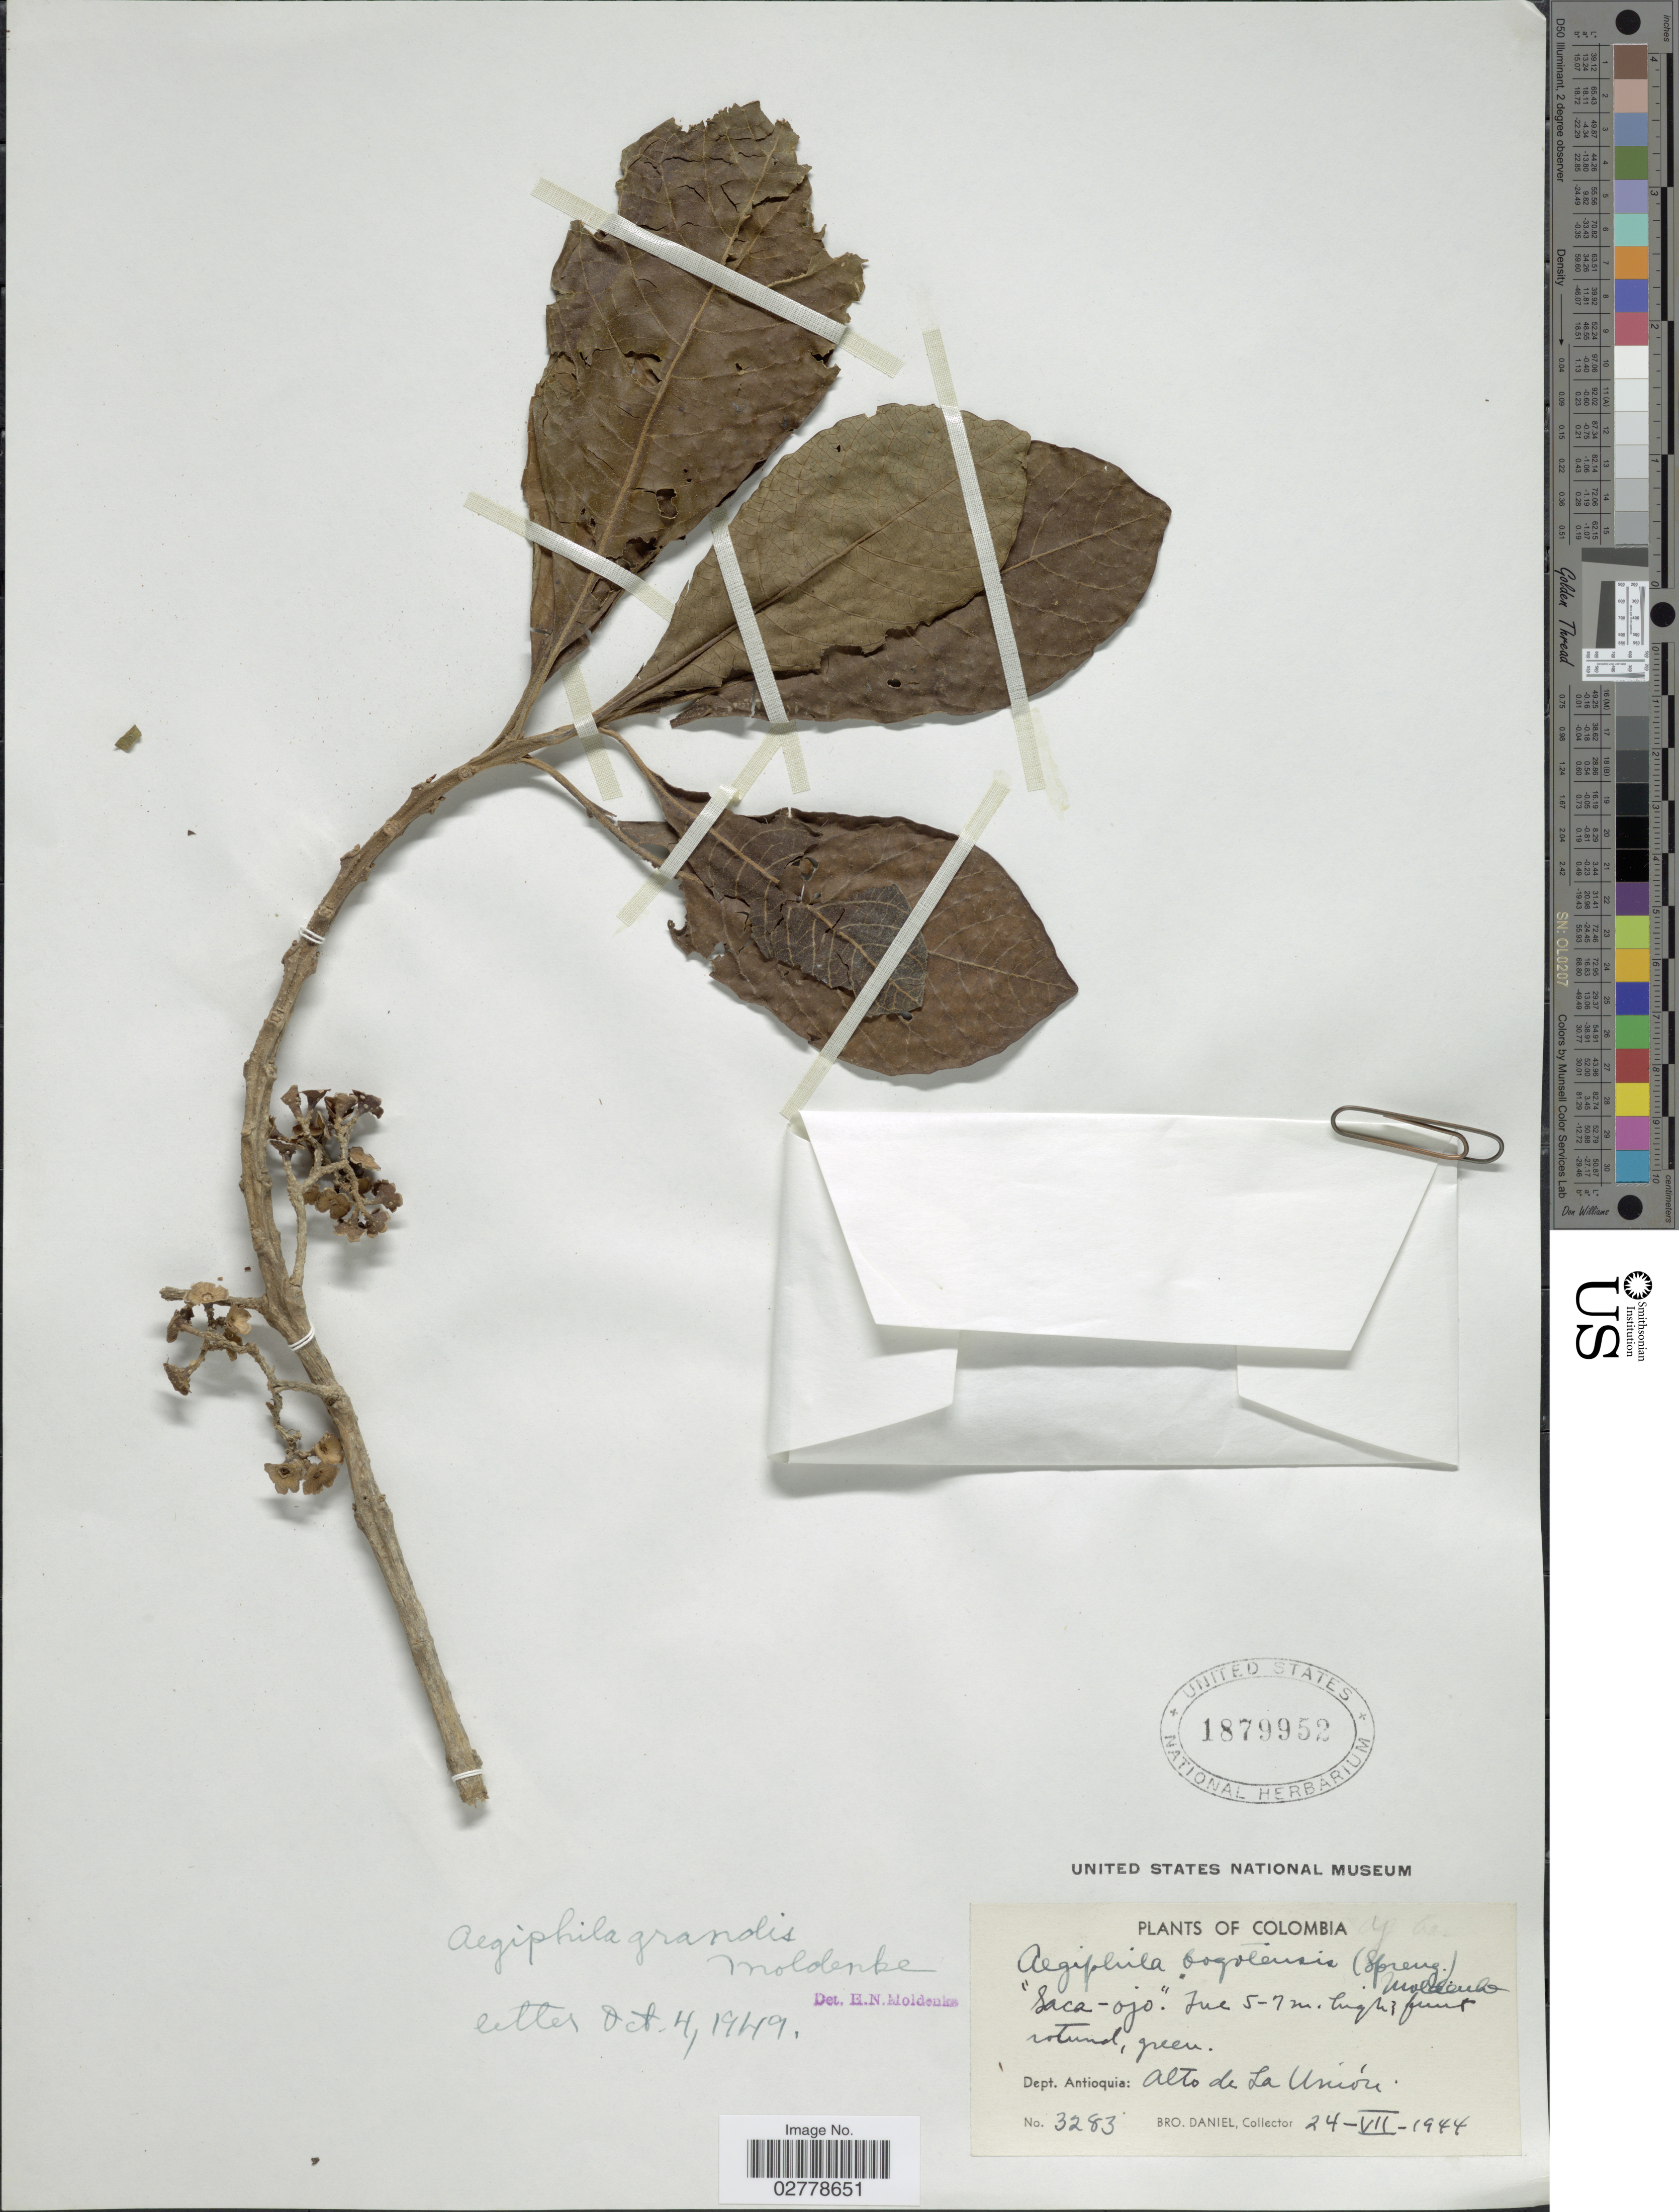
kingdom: Plantae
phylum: Tracheophyta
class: Magnoliopsida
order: Lamiales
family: Lamiaceae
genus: Aegiphila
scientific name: Aegiphila grandis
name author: Moldenke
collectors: Bro. Daniel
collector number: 3283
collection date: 1944-07-24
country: Colombia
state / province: Antioquia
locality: Dept. Antioquia: Alto de La Unión.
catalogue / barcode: US 1879952